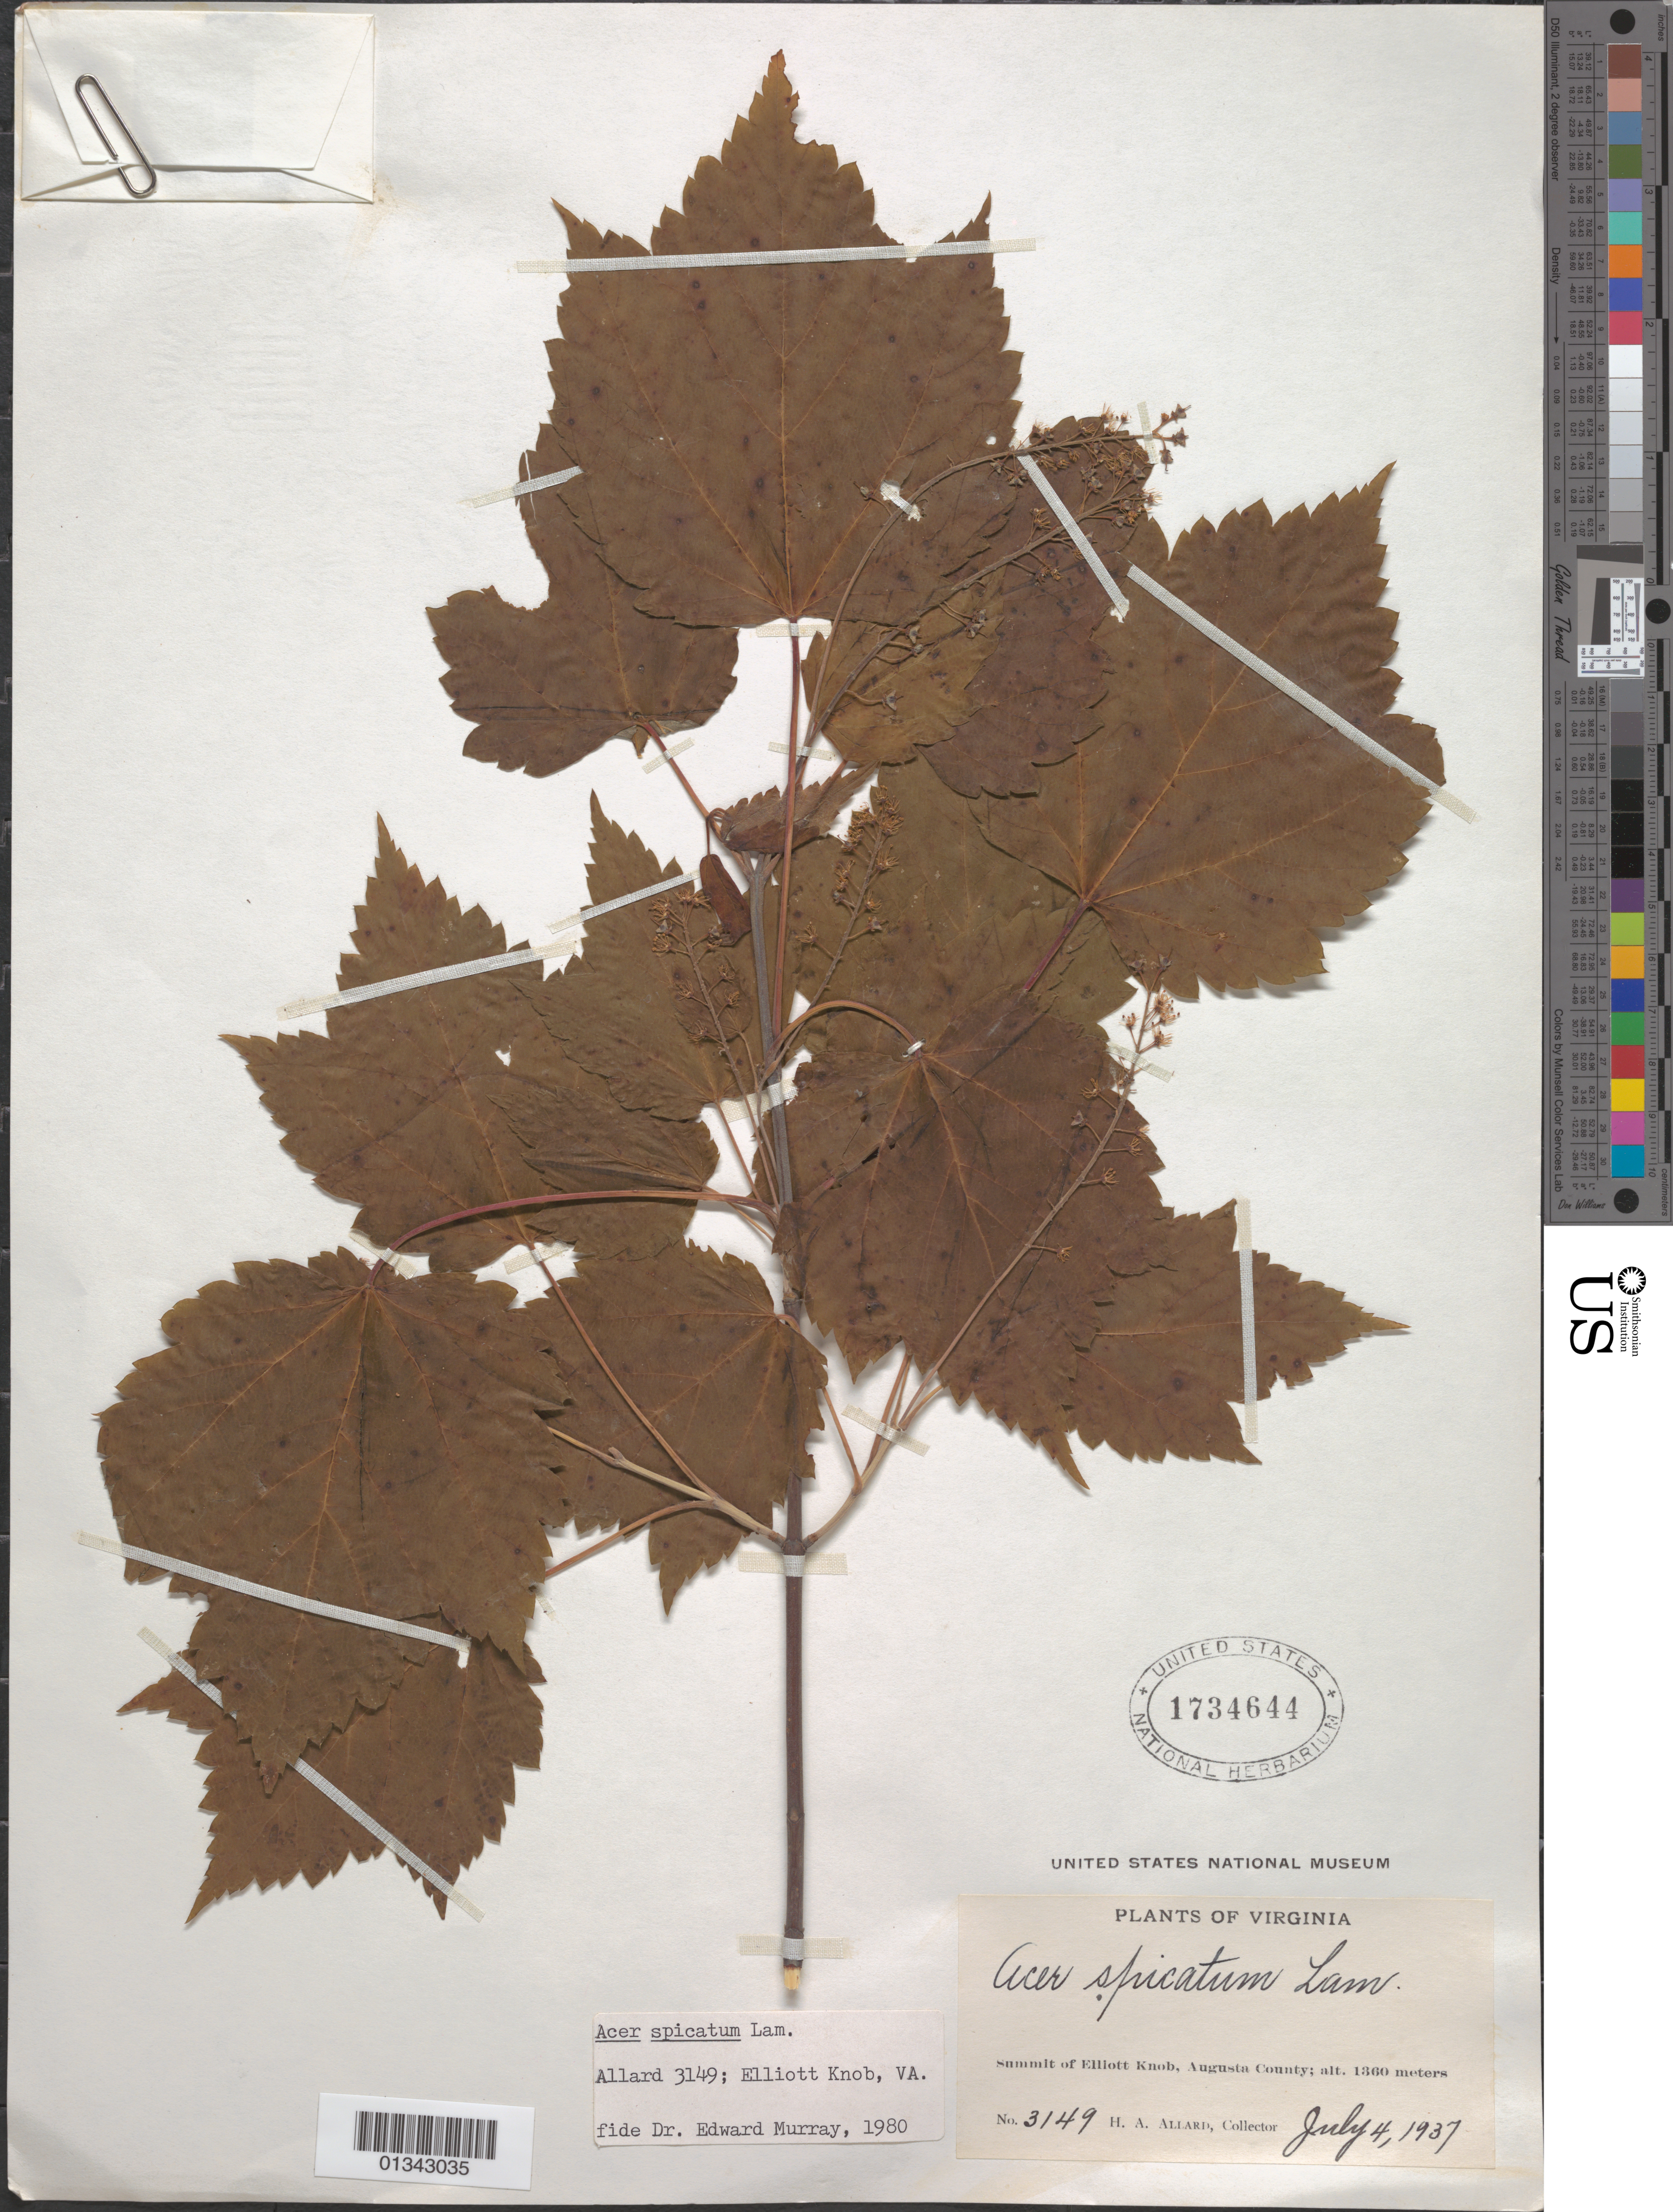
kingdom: Plantae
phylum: Tracheophyta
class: Magnoliopsida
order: Sapindales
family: Sapindaceae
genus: Acer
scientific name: Acer spicatum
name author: Lam.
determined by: Murray, Edward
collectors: H. A. Allard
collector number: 3149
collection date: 1937-07-04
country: United States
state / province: Virginia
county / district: Augusta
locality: Augusta County, summit of Elliott Knob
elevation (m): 1360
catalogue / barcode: US 1734644